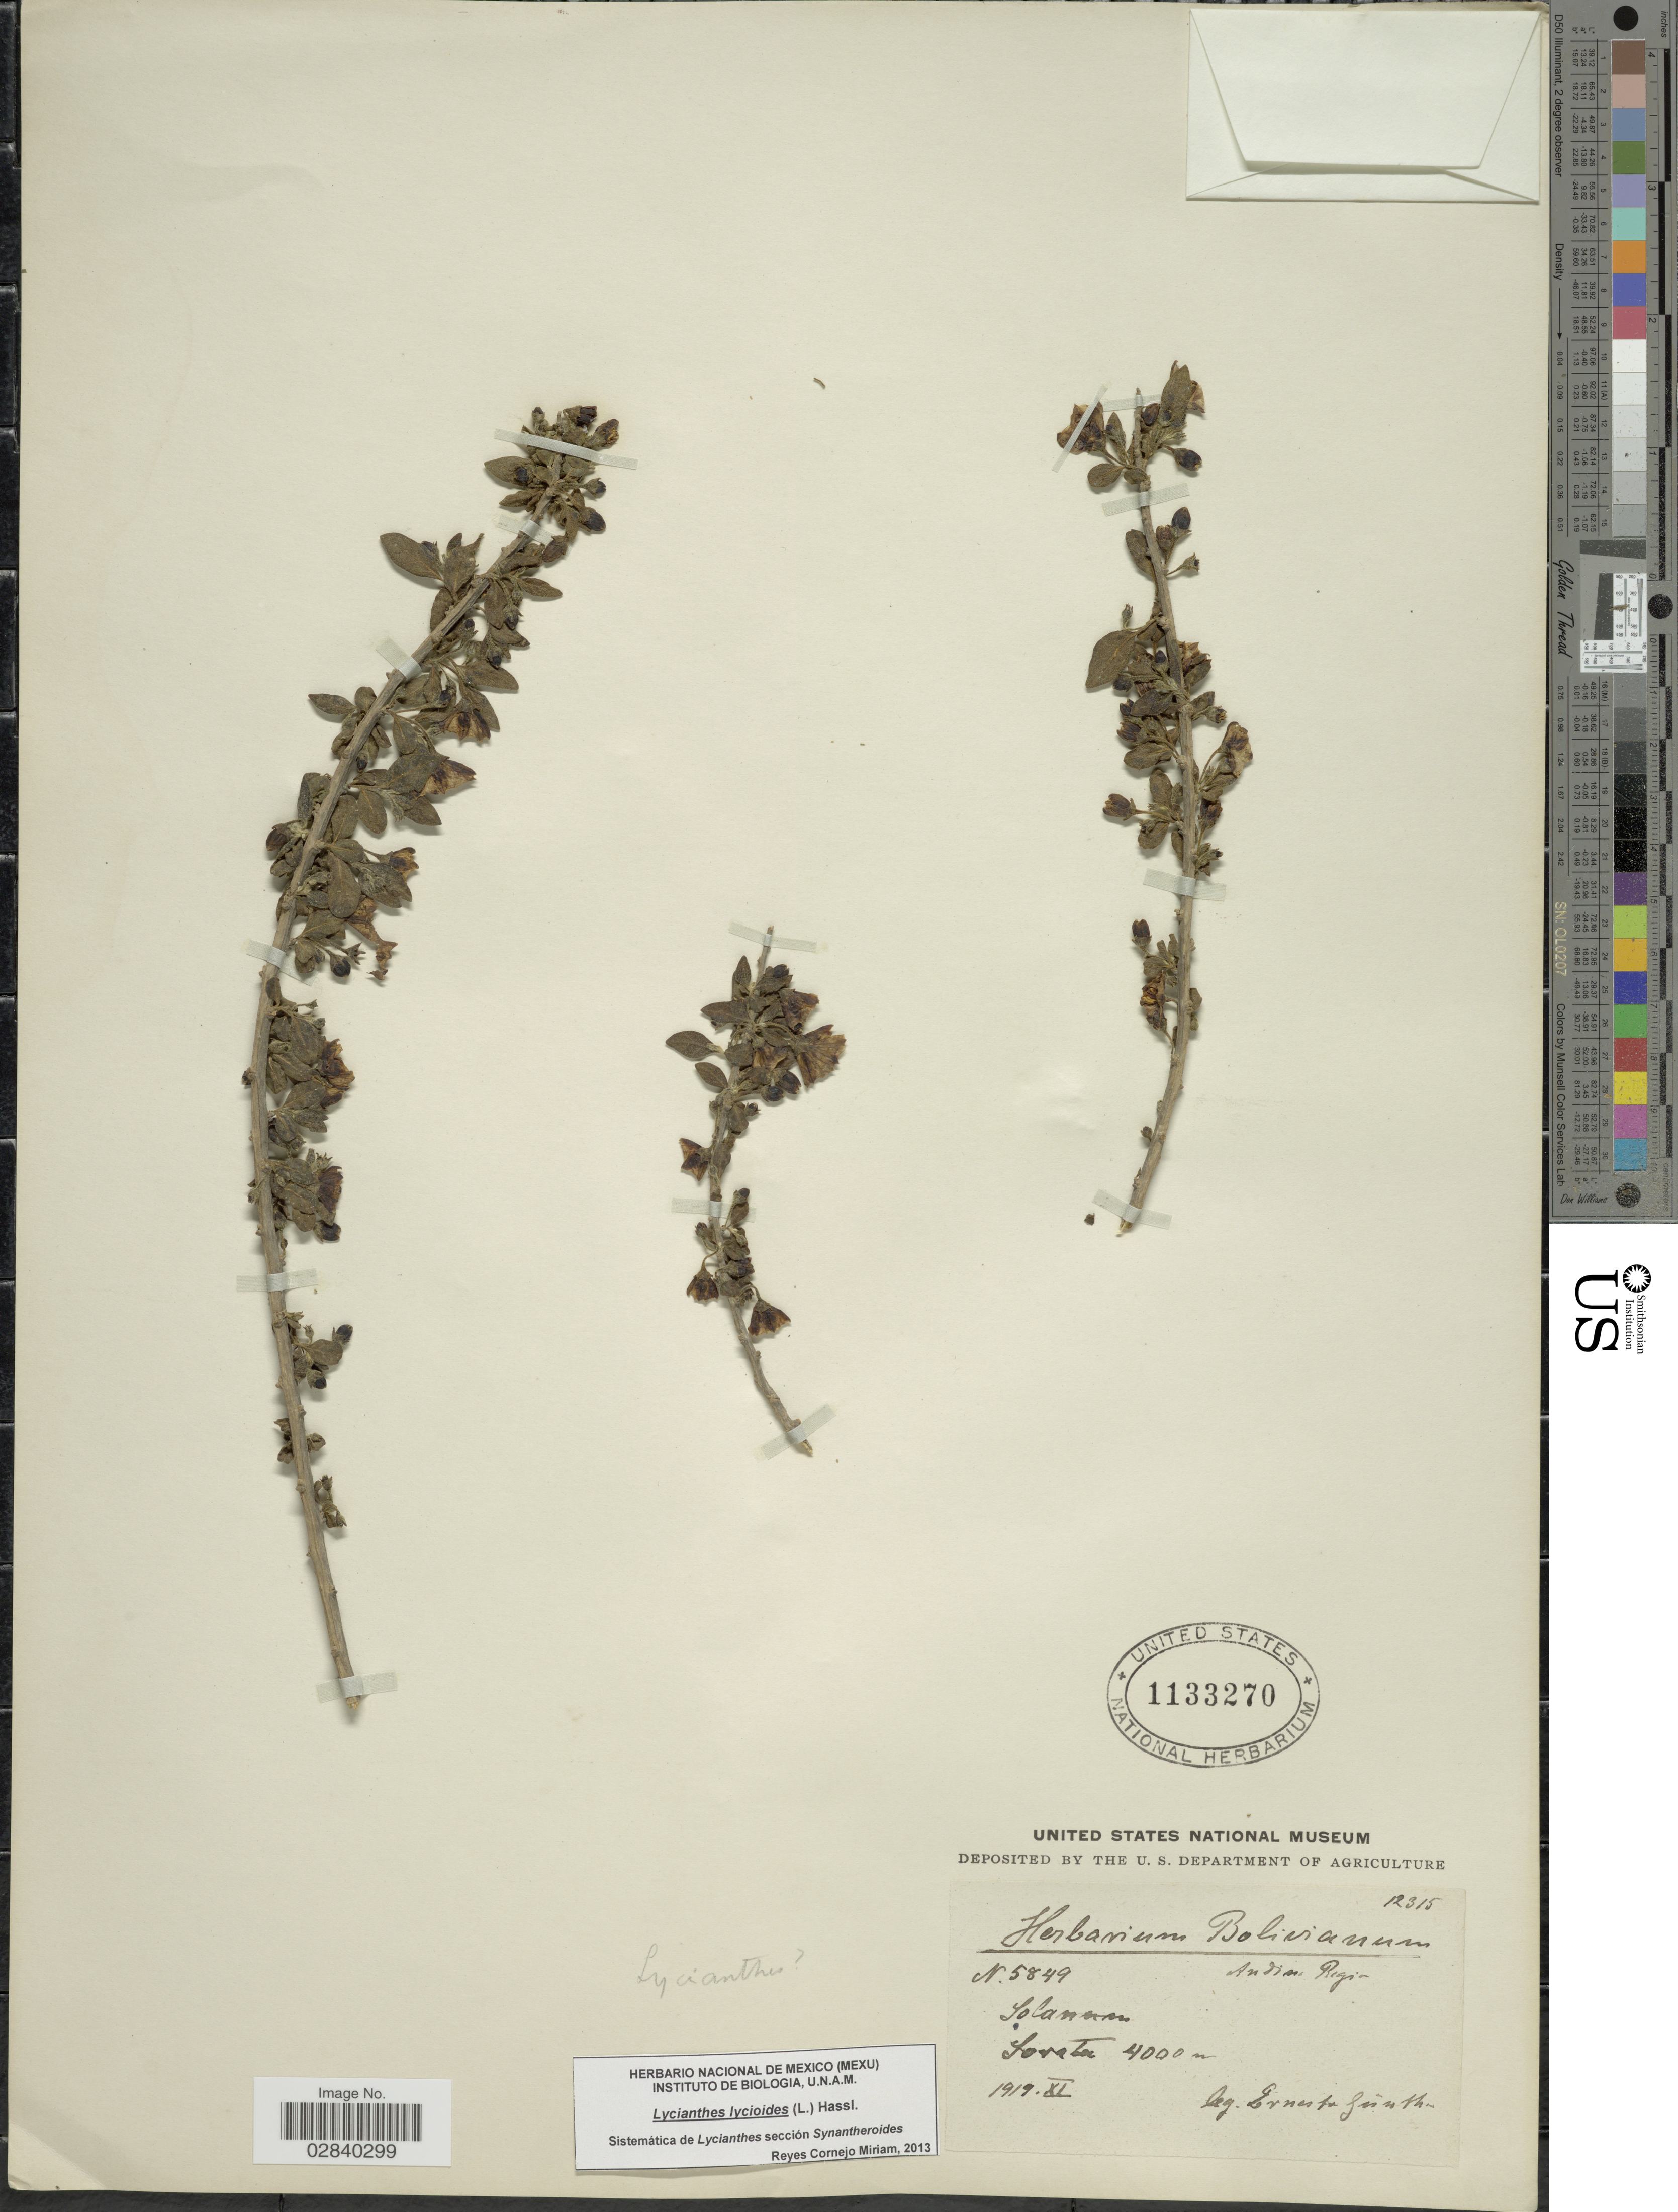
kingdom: Plantae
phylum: Tracheophyta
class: Magnoliopsida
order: Solanales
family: Solanaceae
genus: Lycianthes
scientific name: Lycianthes lycioides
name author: (L.) Hassl.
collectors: E. Gunther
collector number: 5849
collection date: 1919-11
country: Bolivia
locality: Sorata.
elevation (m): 4000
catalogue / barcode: US 1133270